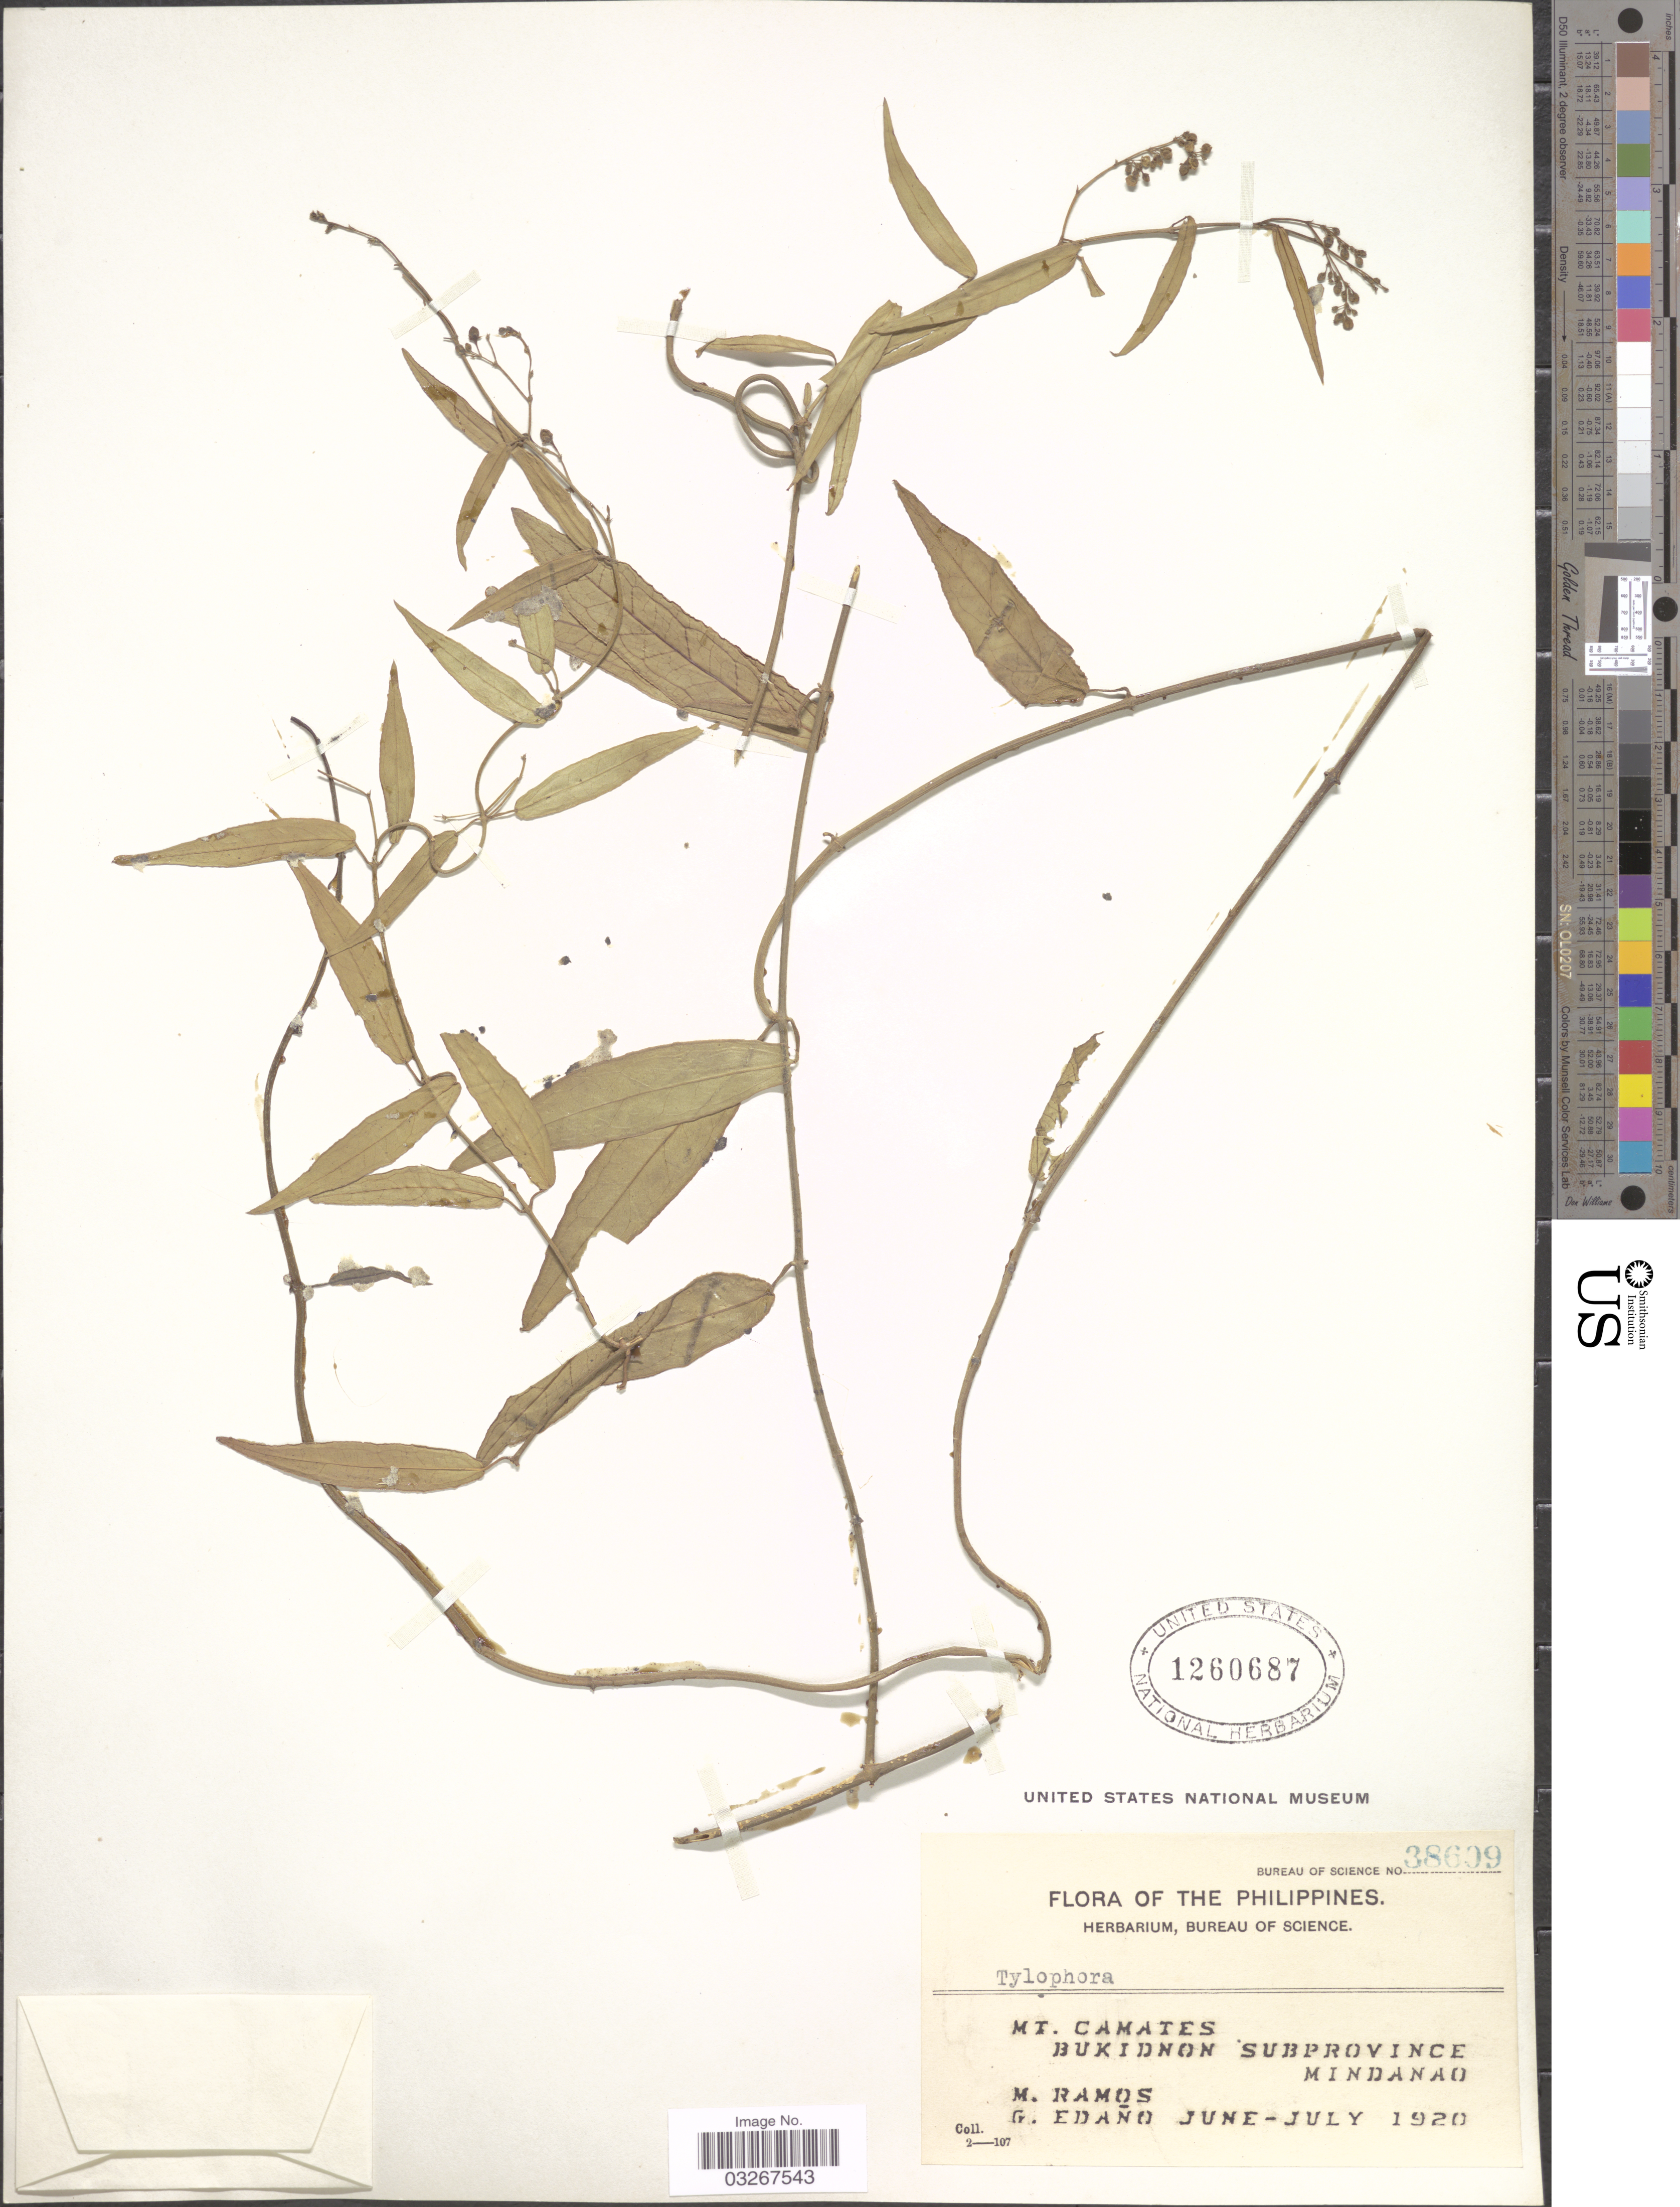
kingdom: Plantae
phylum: Tracheophyta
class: Magnoliopsida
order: Gentianales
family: Apocynaceae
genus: Tylophora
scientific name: Tylophora sp.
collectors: M. Ramos & G. Edaño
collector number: Bureau of Science 38609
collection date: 1920-06/1920-07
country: Philippines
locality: Mt. Camates, Bukidnon Subprovince, Mindanao.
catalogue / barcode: US 1260687